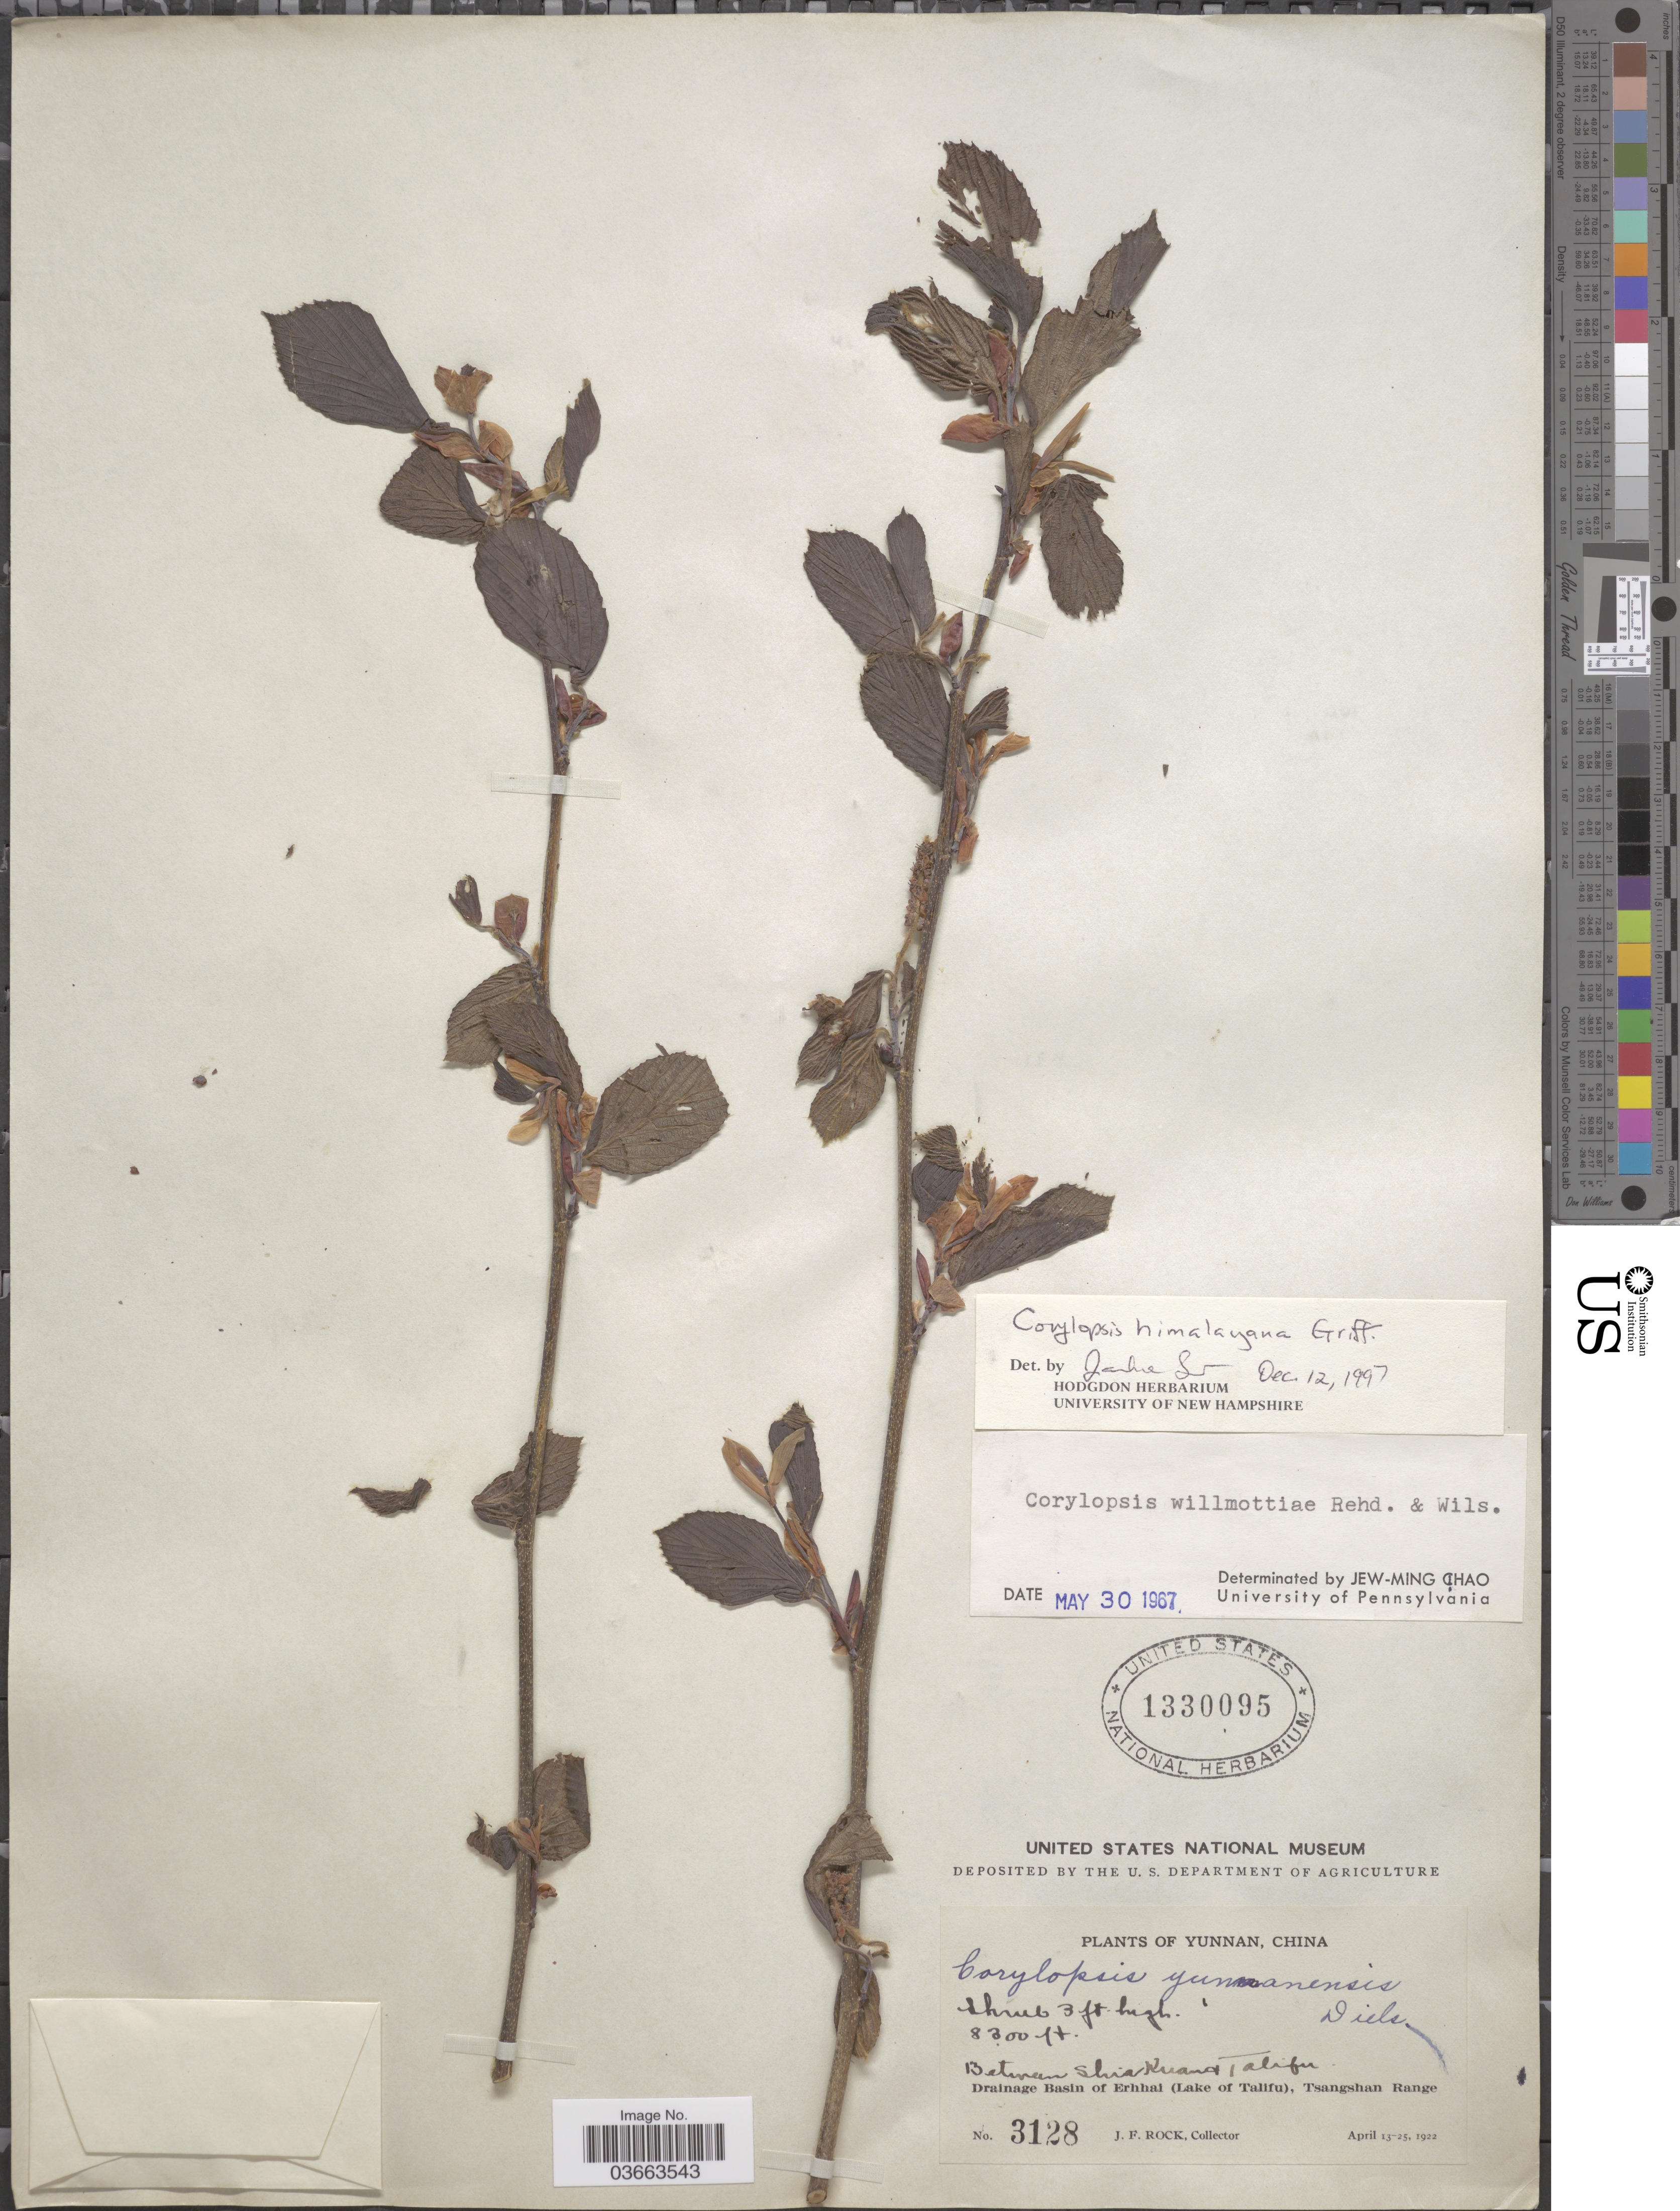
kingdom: Plantae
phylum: Tracheophyta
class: Magnoliopsida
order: Saxifragales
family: Hamamelidaceae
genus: Corylopsis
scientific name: Corylopsis himalayana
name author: Griff.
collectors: J. Rock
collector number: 3128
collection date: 1922-04-13/1922-04-25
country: China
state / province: Yunnan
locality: Between Shia Kuang Talifu. Drainage Basin of Erhhai (Lake of Talifu), Tsangshan Range.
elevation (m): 2530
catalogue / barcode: US 1330095